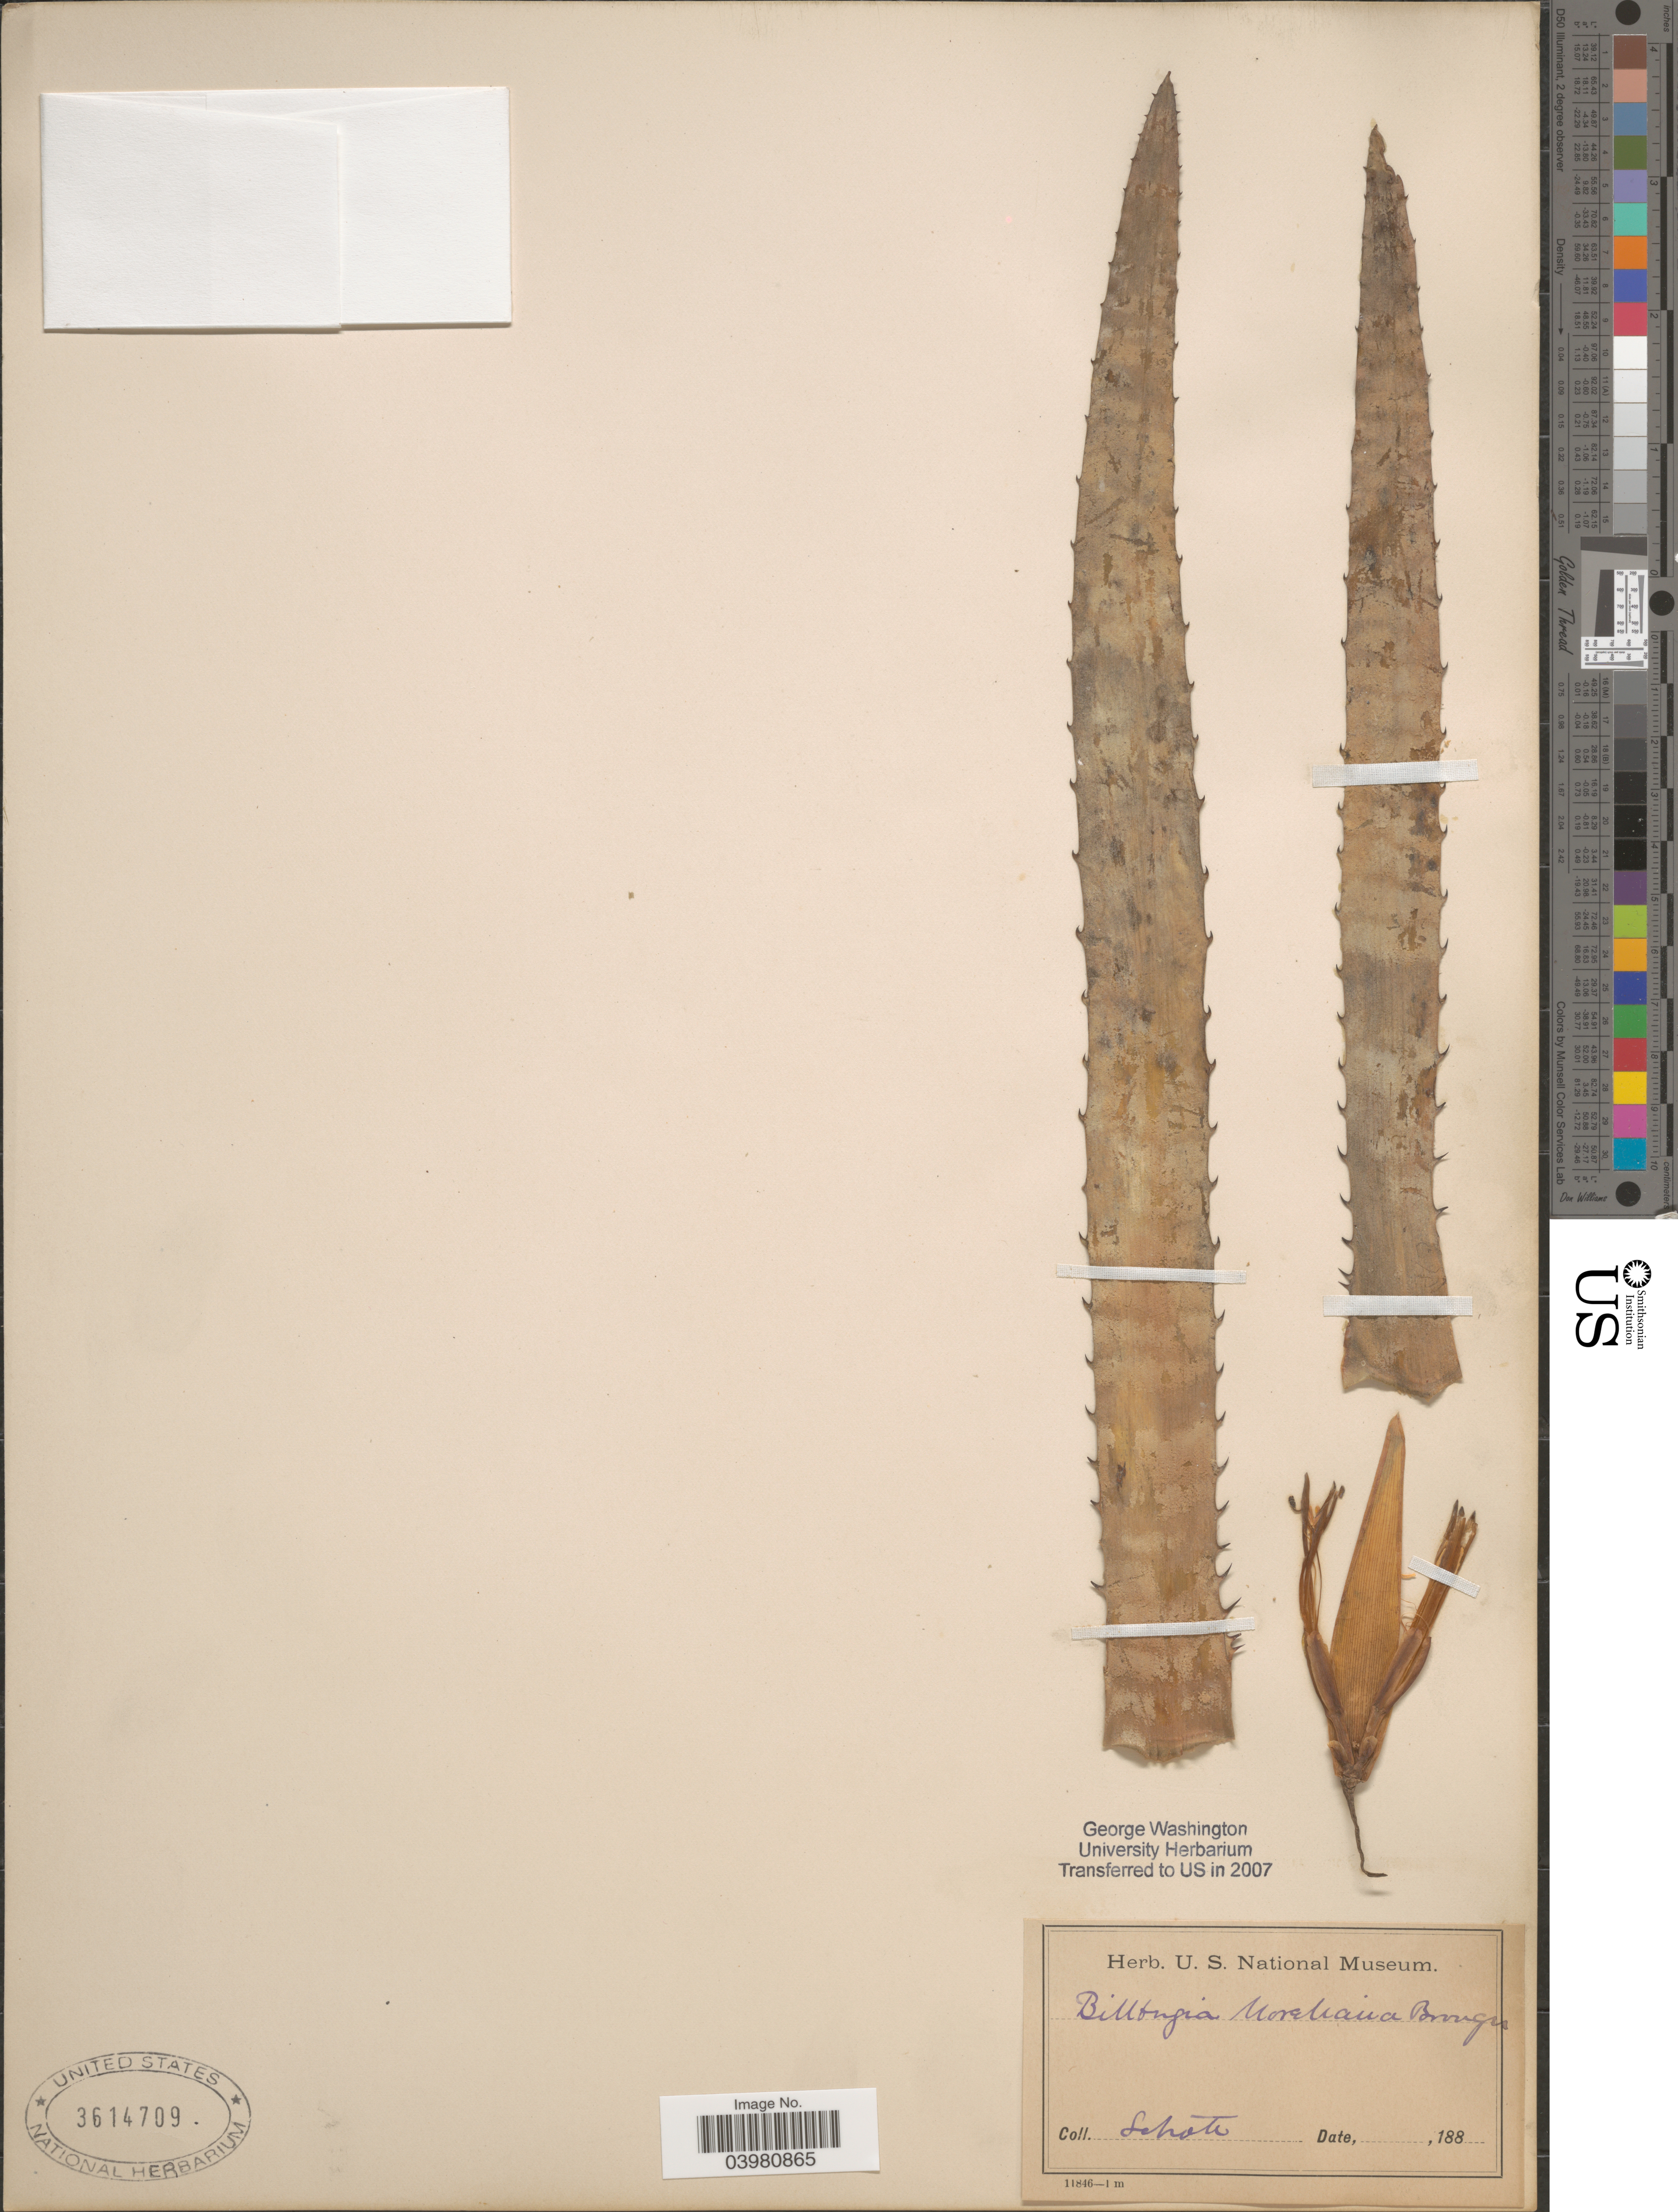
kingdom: Plantae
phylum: Tracheophyta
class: Liliopsida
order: Poales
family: Bromeliaceae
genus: Billbergia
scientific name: Billbergia moreliana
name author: Brongn.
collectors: Schott, --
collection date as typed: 188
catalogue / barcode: US 3614709